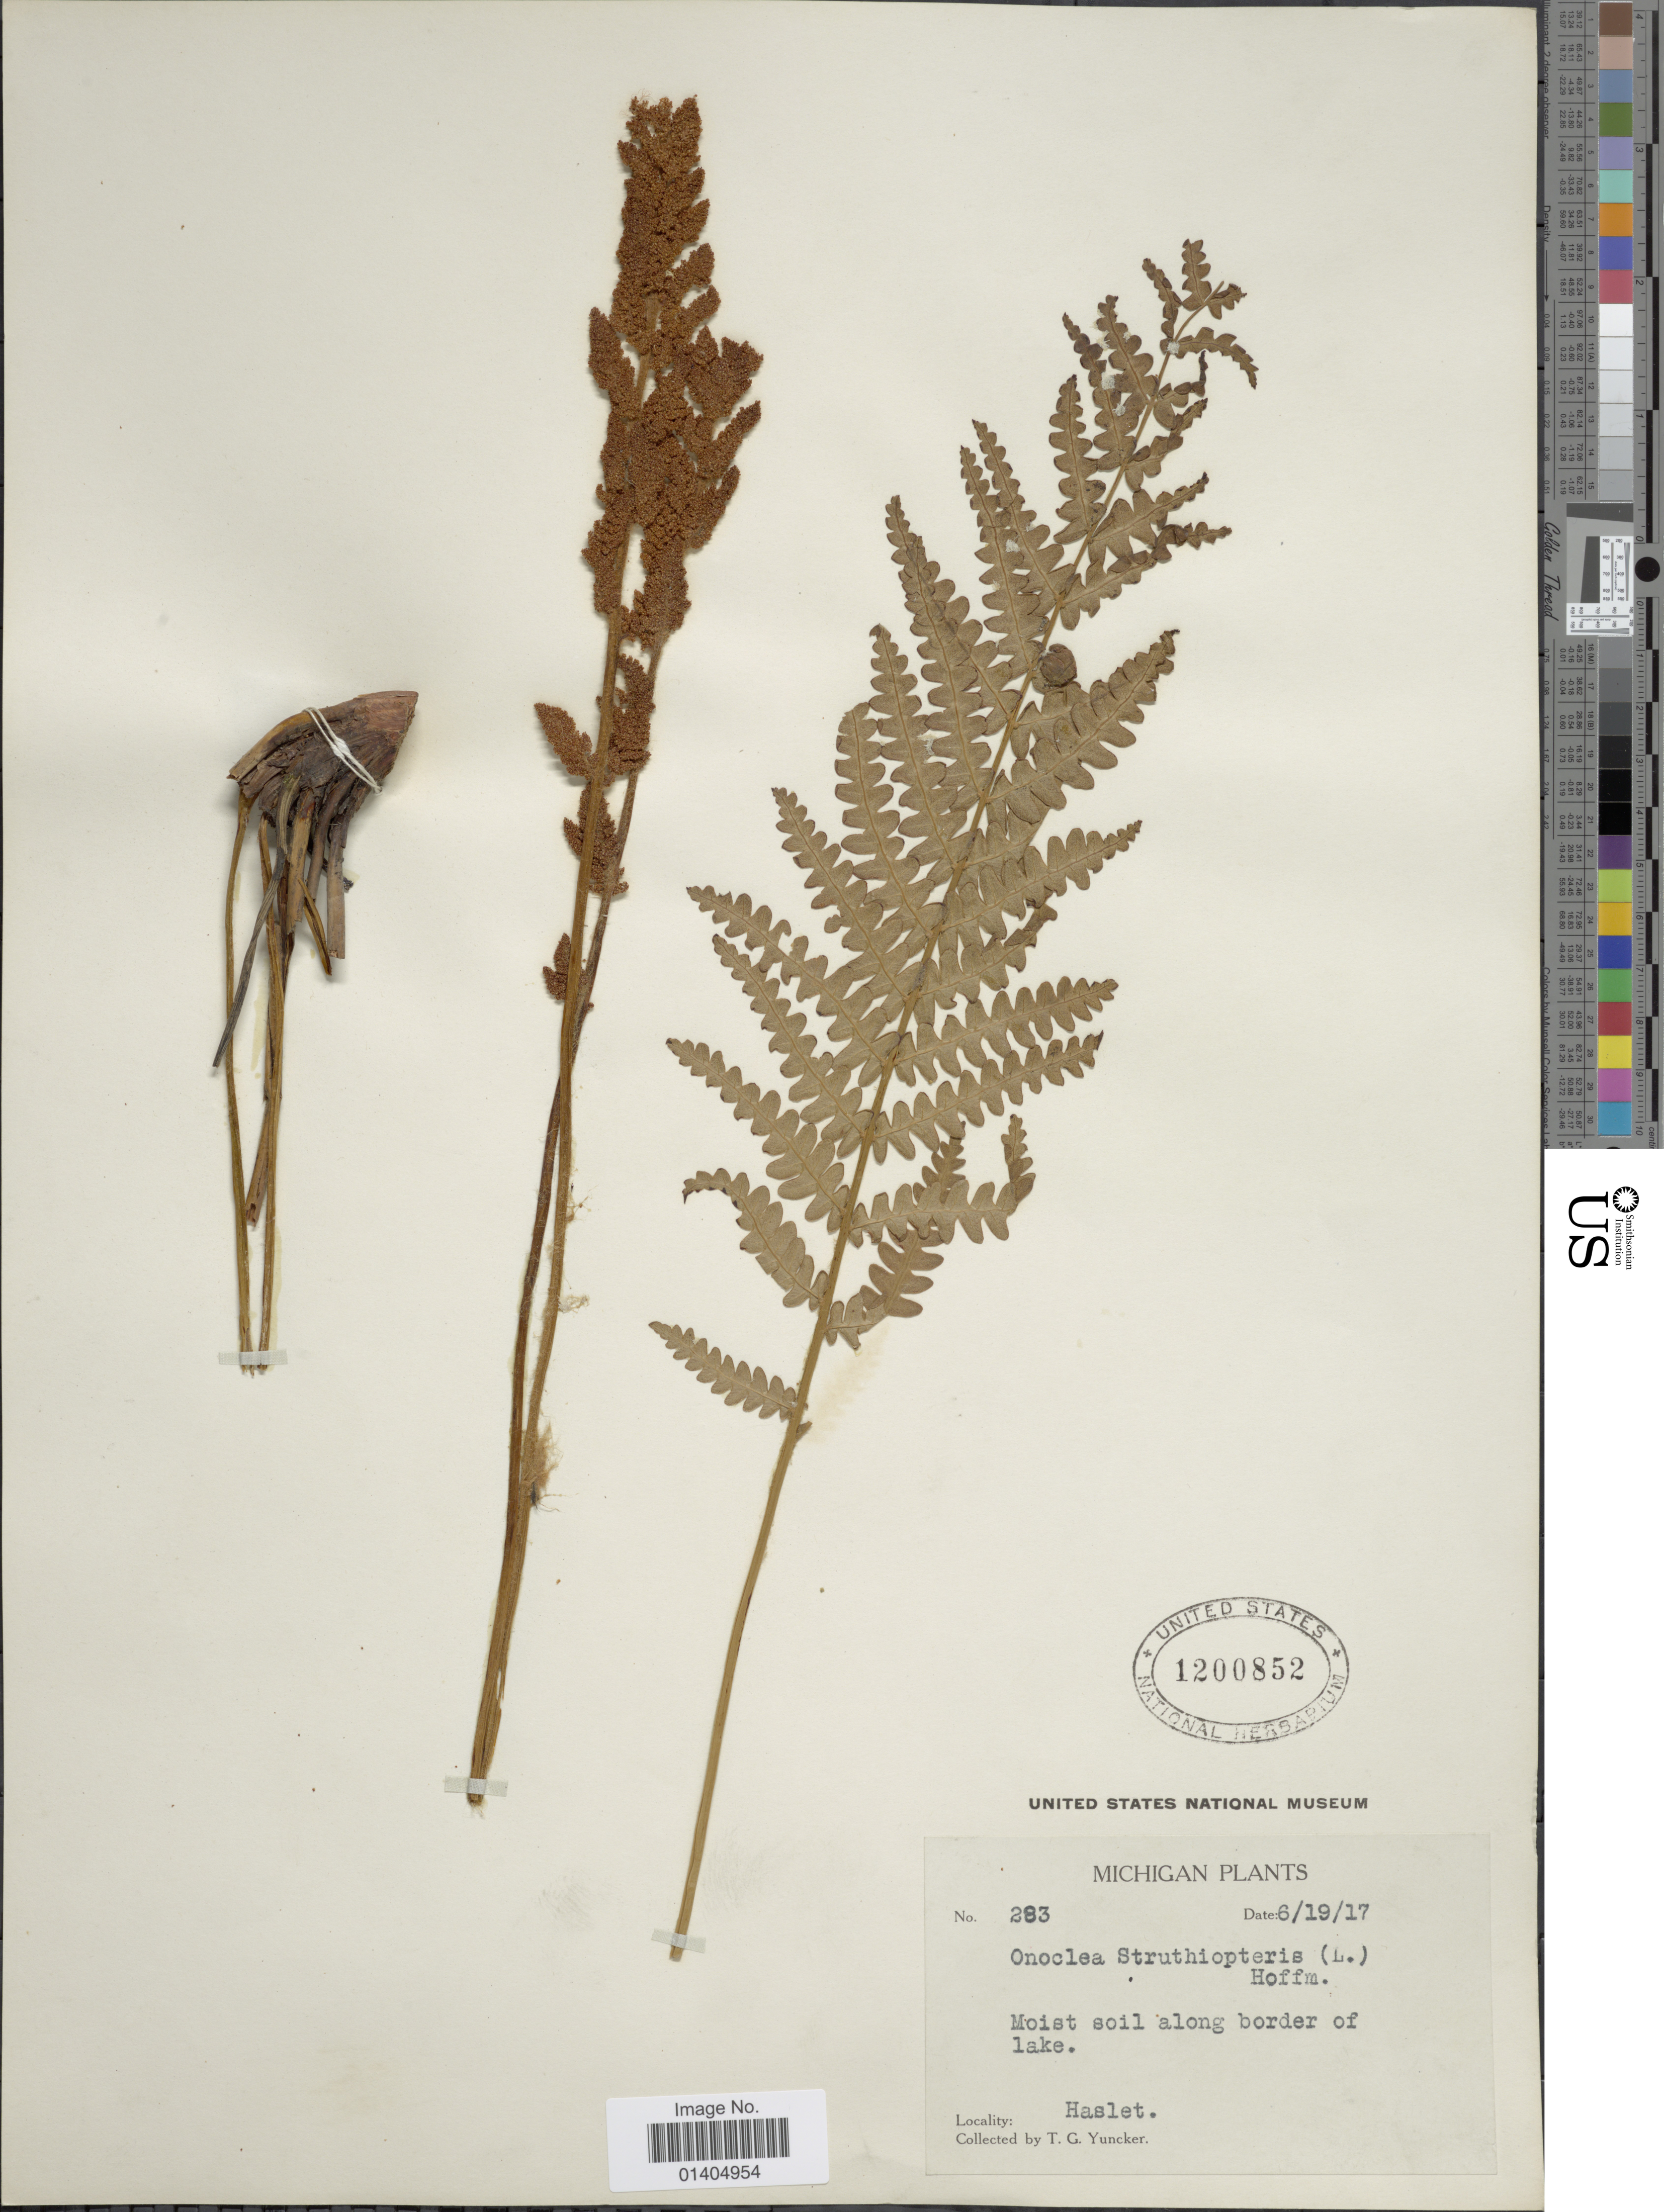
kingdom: Plantae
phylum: Tracheophyta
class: Polypodiopsida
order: Osmundales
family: Osmundaceae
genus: Osmundastrum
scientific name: Osmundastrum cinnamomeum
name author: (L.) C. Presl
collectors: T. G. Yuncker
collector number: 283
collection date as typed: Transcribed d/m/y: 19/6/17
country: United States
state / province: Michigan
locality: Moist soil along border of Lake, Haslet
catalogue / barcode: US 1200852